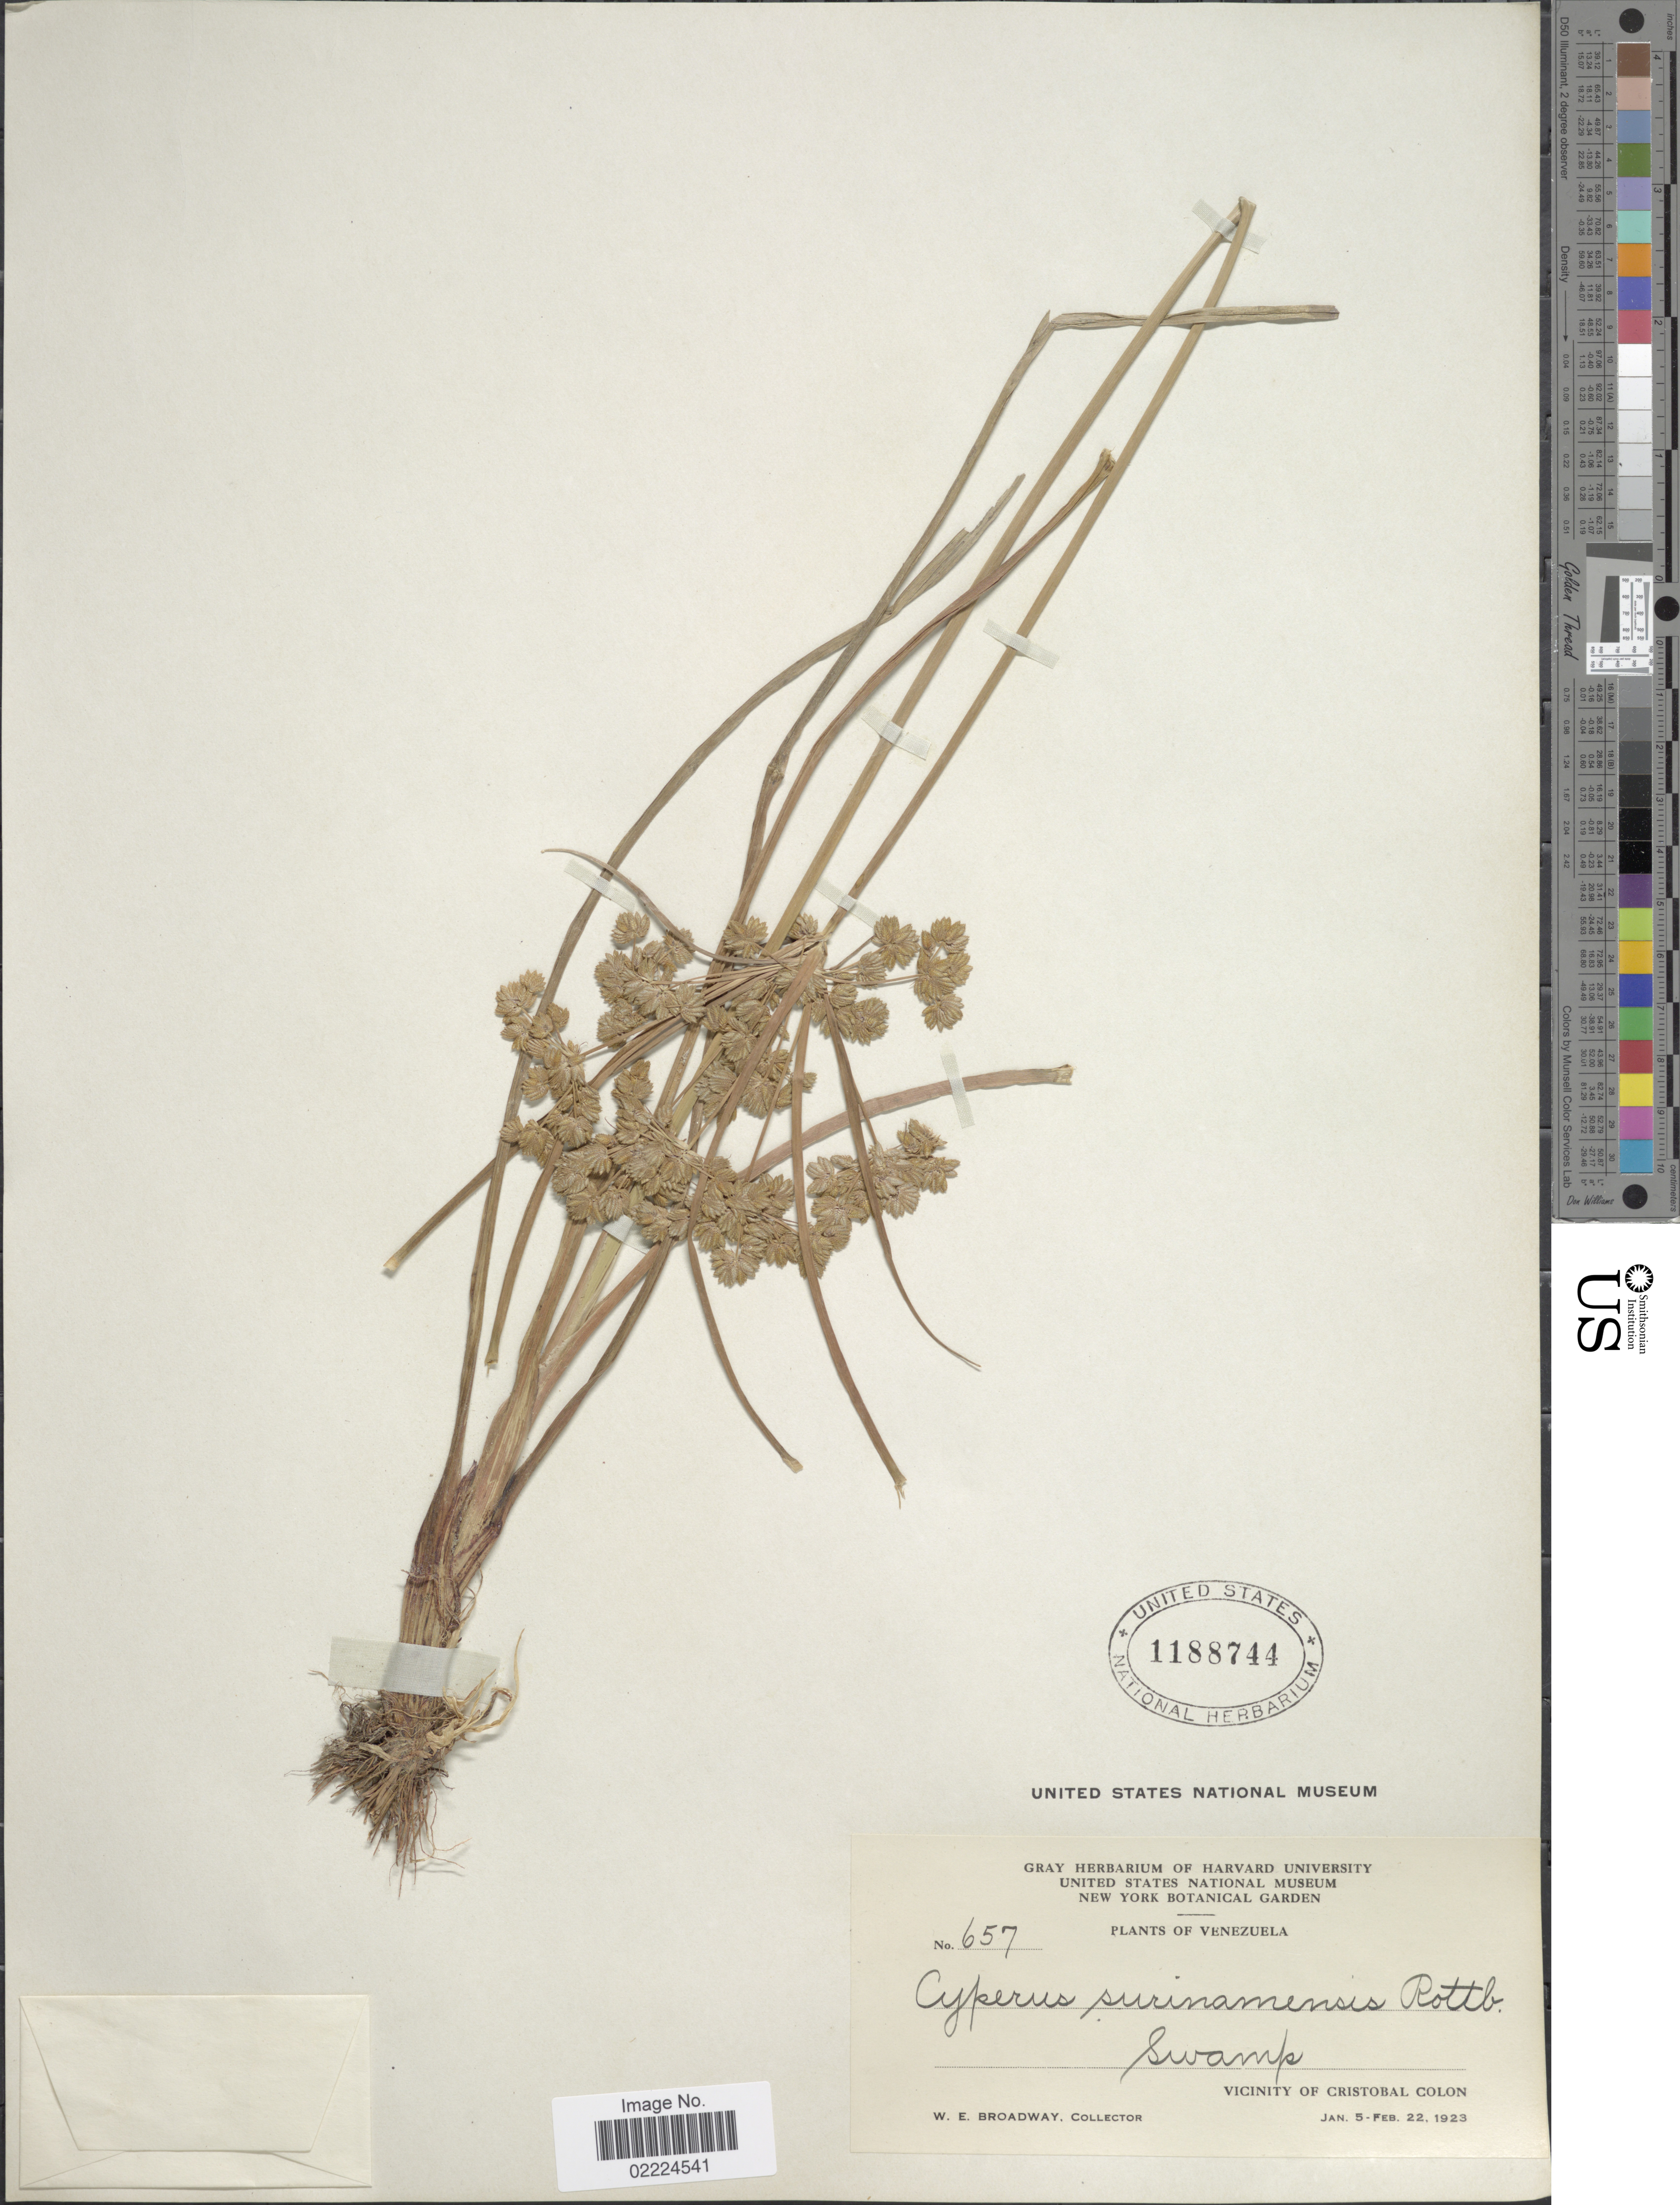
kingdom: Plantae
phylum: Tracheophyta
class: Liliopsida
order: Poales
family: Cyperaceae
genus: Cyperus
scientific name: Cyperus surinamensis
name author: Rottb.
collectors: W. E. Broadway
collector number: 657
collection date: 1923-01-05/1923-02-22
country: Venezuela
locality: Vicinity of Cristobal Colon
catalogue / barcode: US 1188744